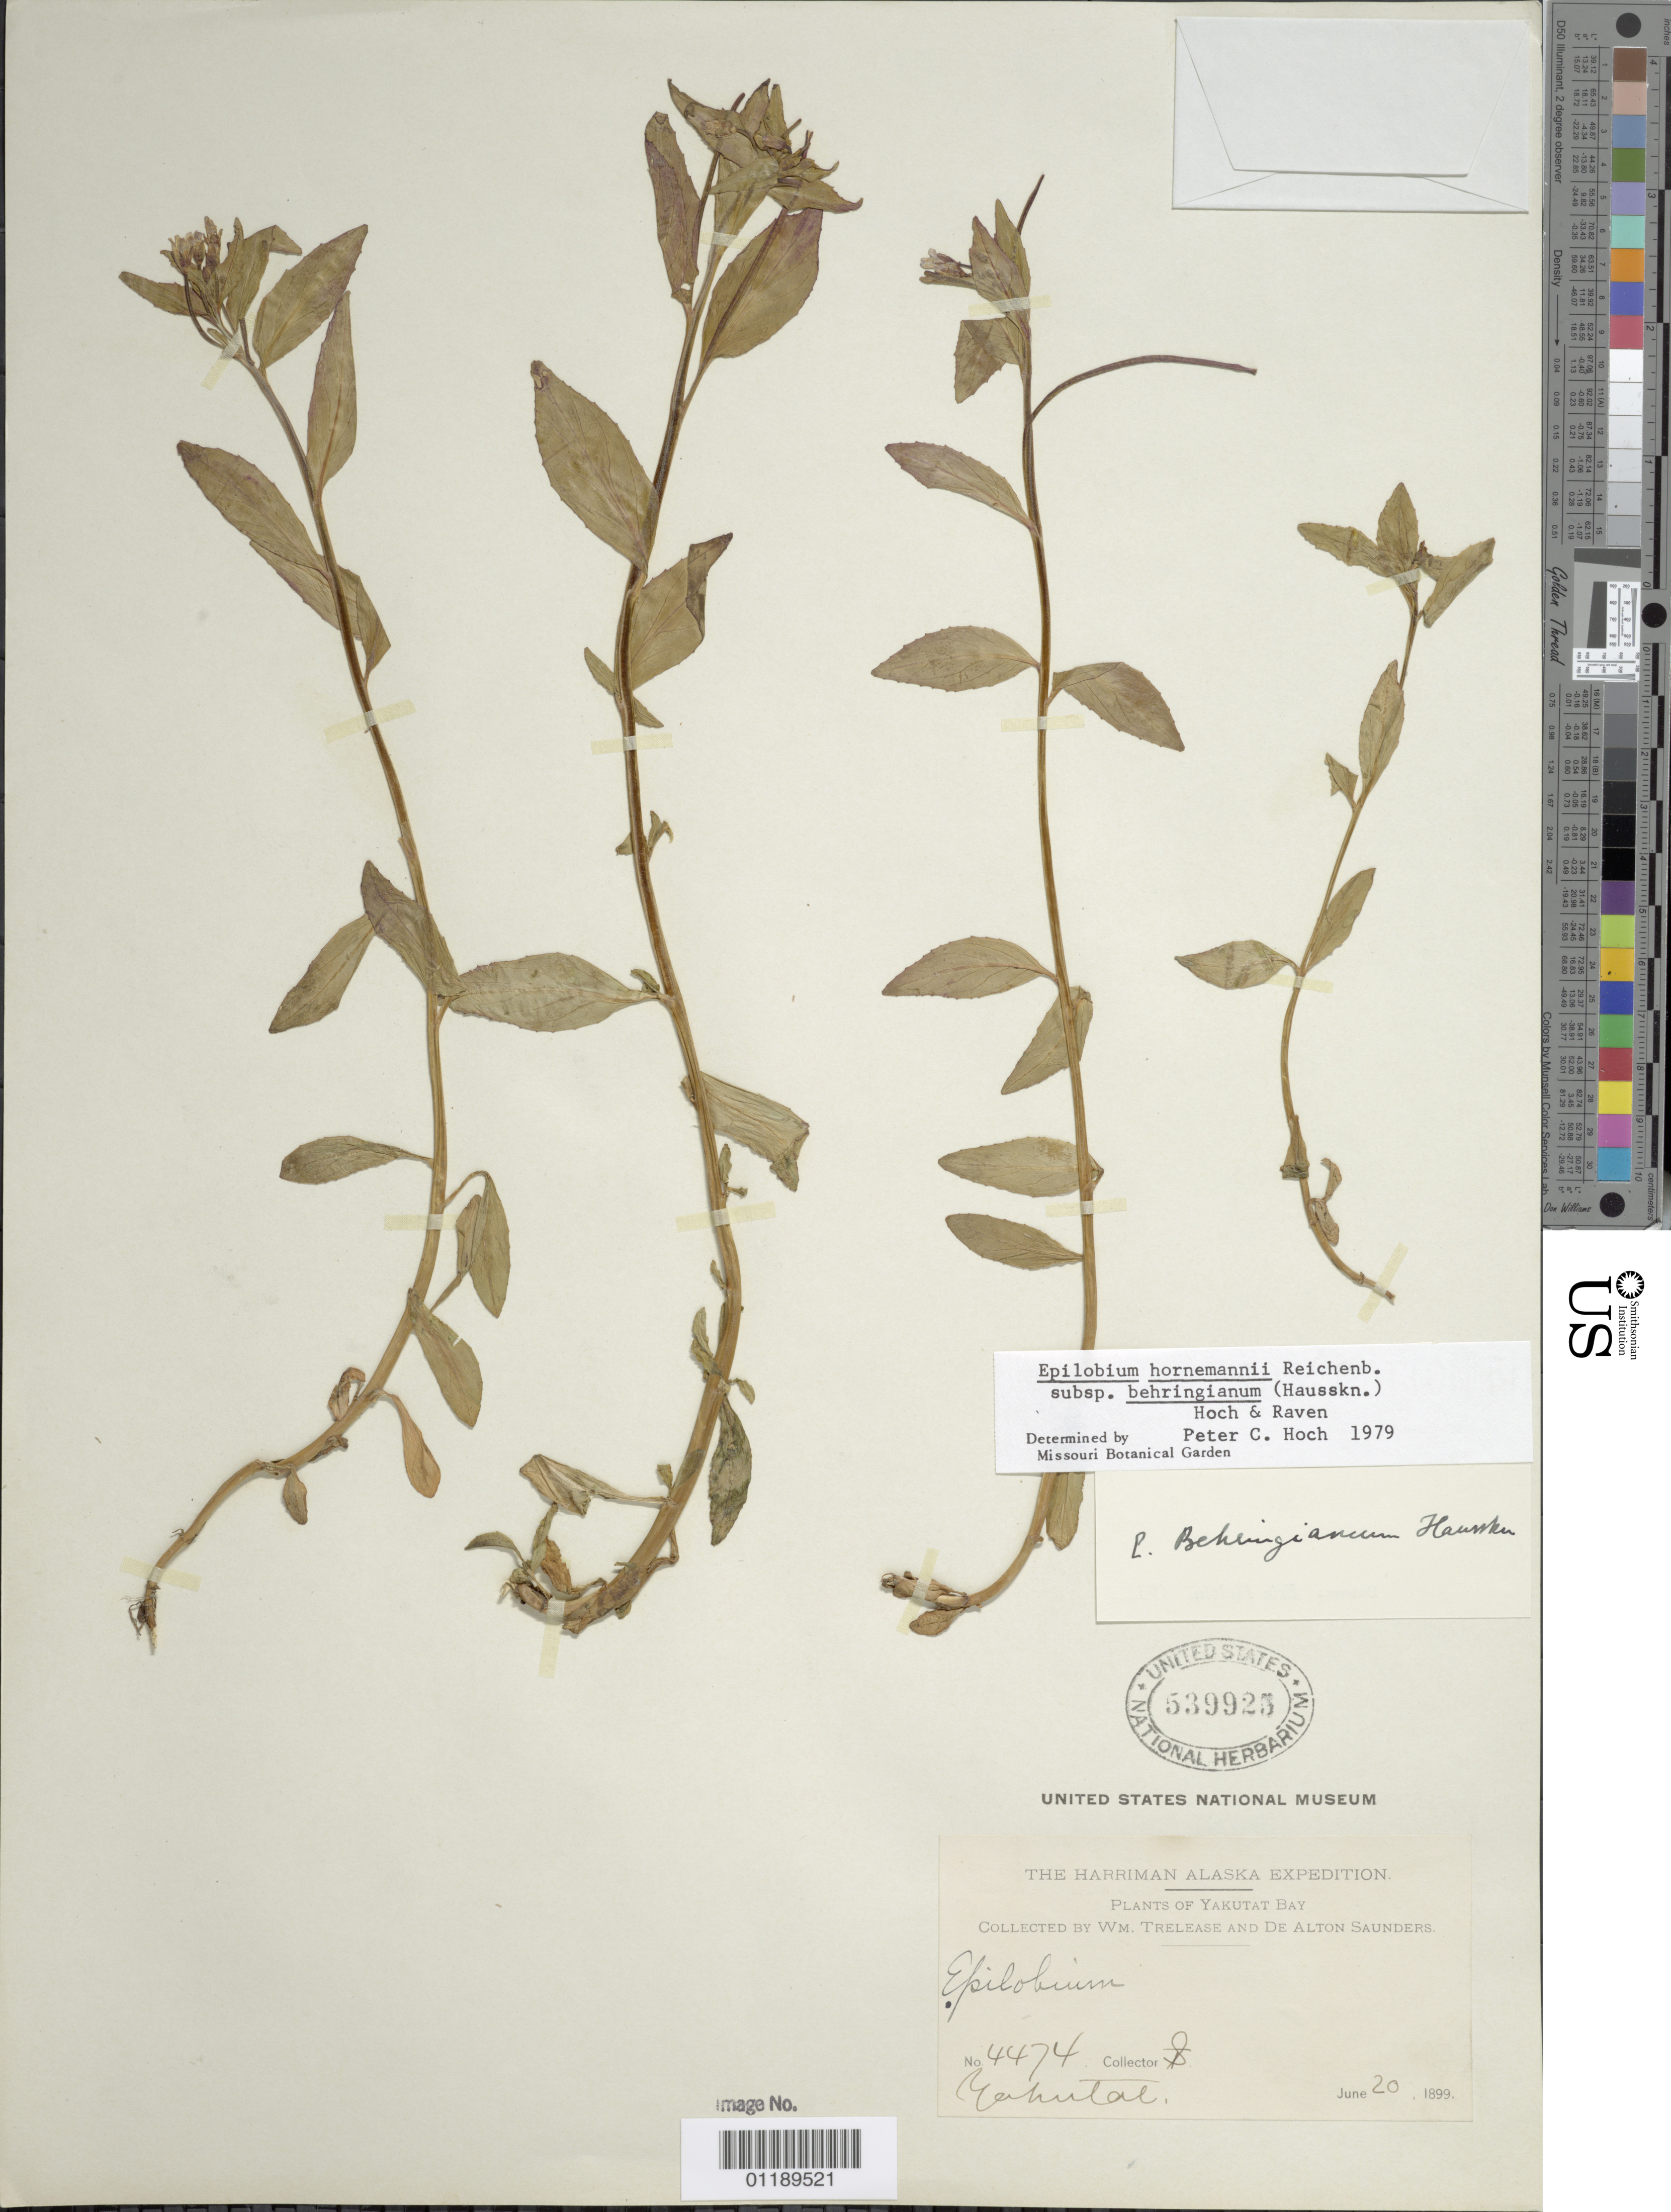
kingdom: Plantae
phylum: Tracheophyta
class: Magnoliopsida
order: Myrtales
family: Onagraceae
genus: Epilobium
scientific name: Epilobium hornemannii subsp. behringianum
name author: (Hausskn.) Hoch & P.H. Raven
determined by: Hoch, P. C.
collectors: W. Trelease & D. Saunders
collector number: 4474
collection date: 1899-06-20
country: United States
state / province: Alaska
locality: Yakutat Bay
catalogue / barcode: US 539925